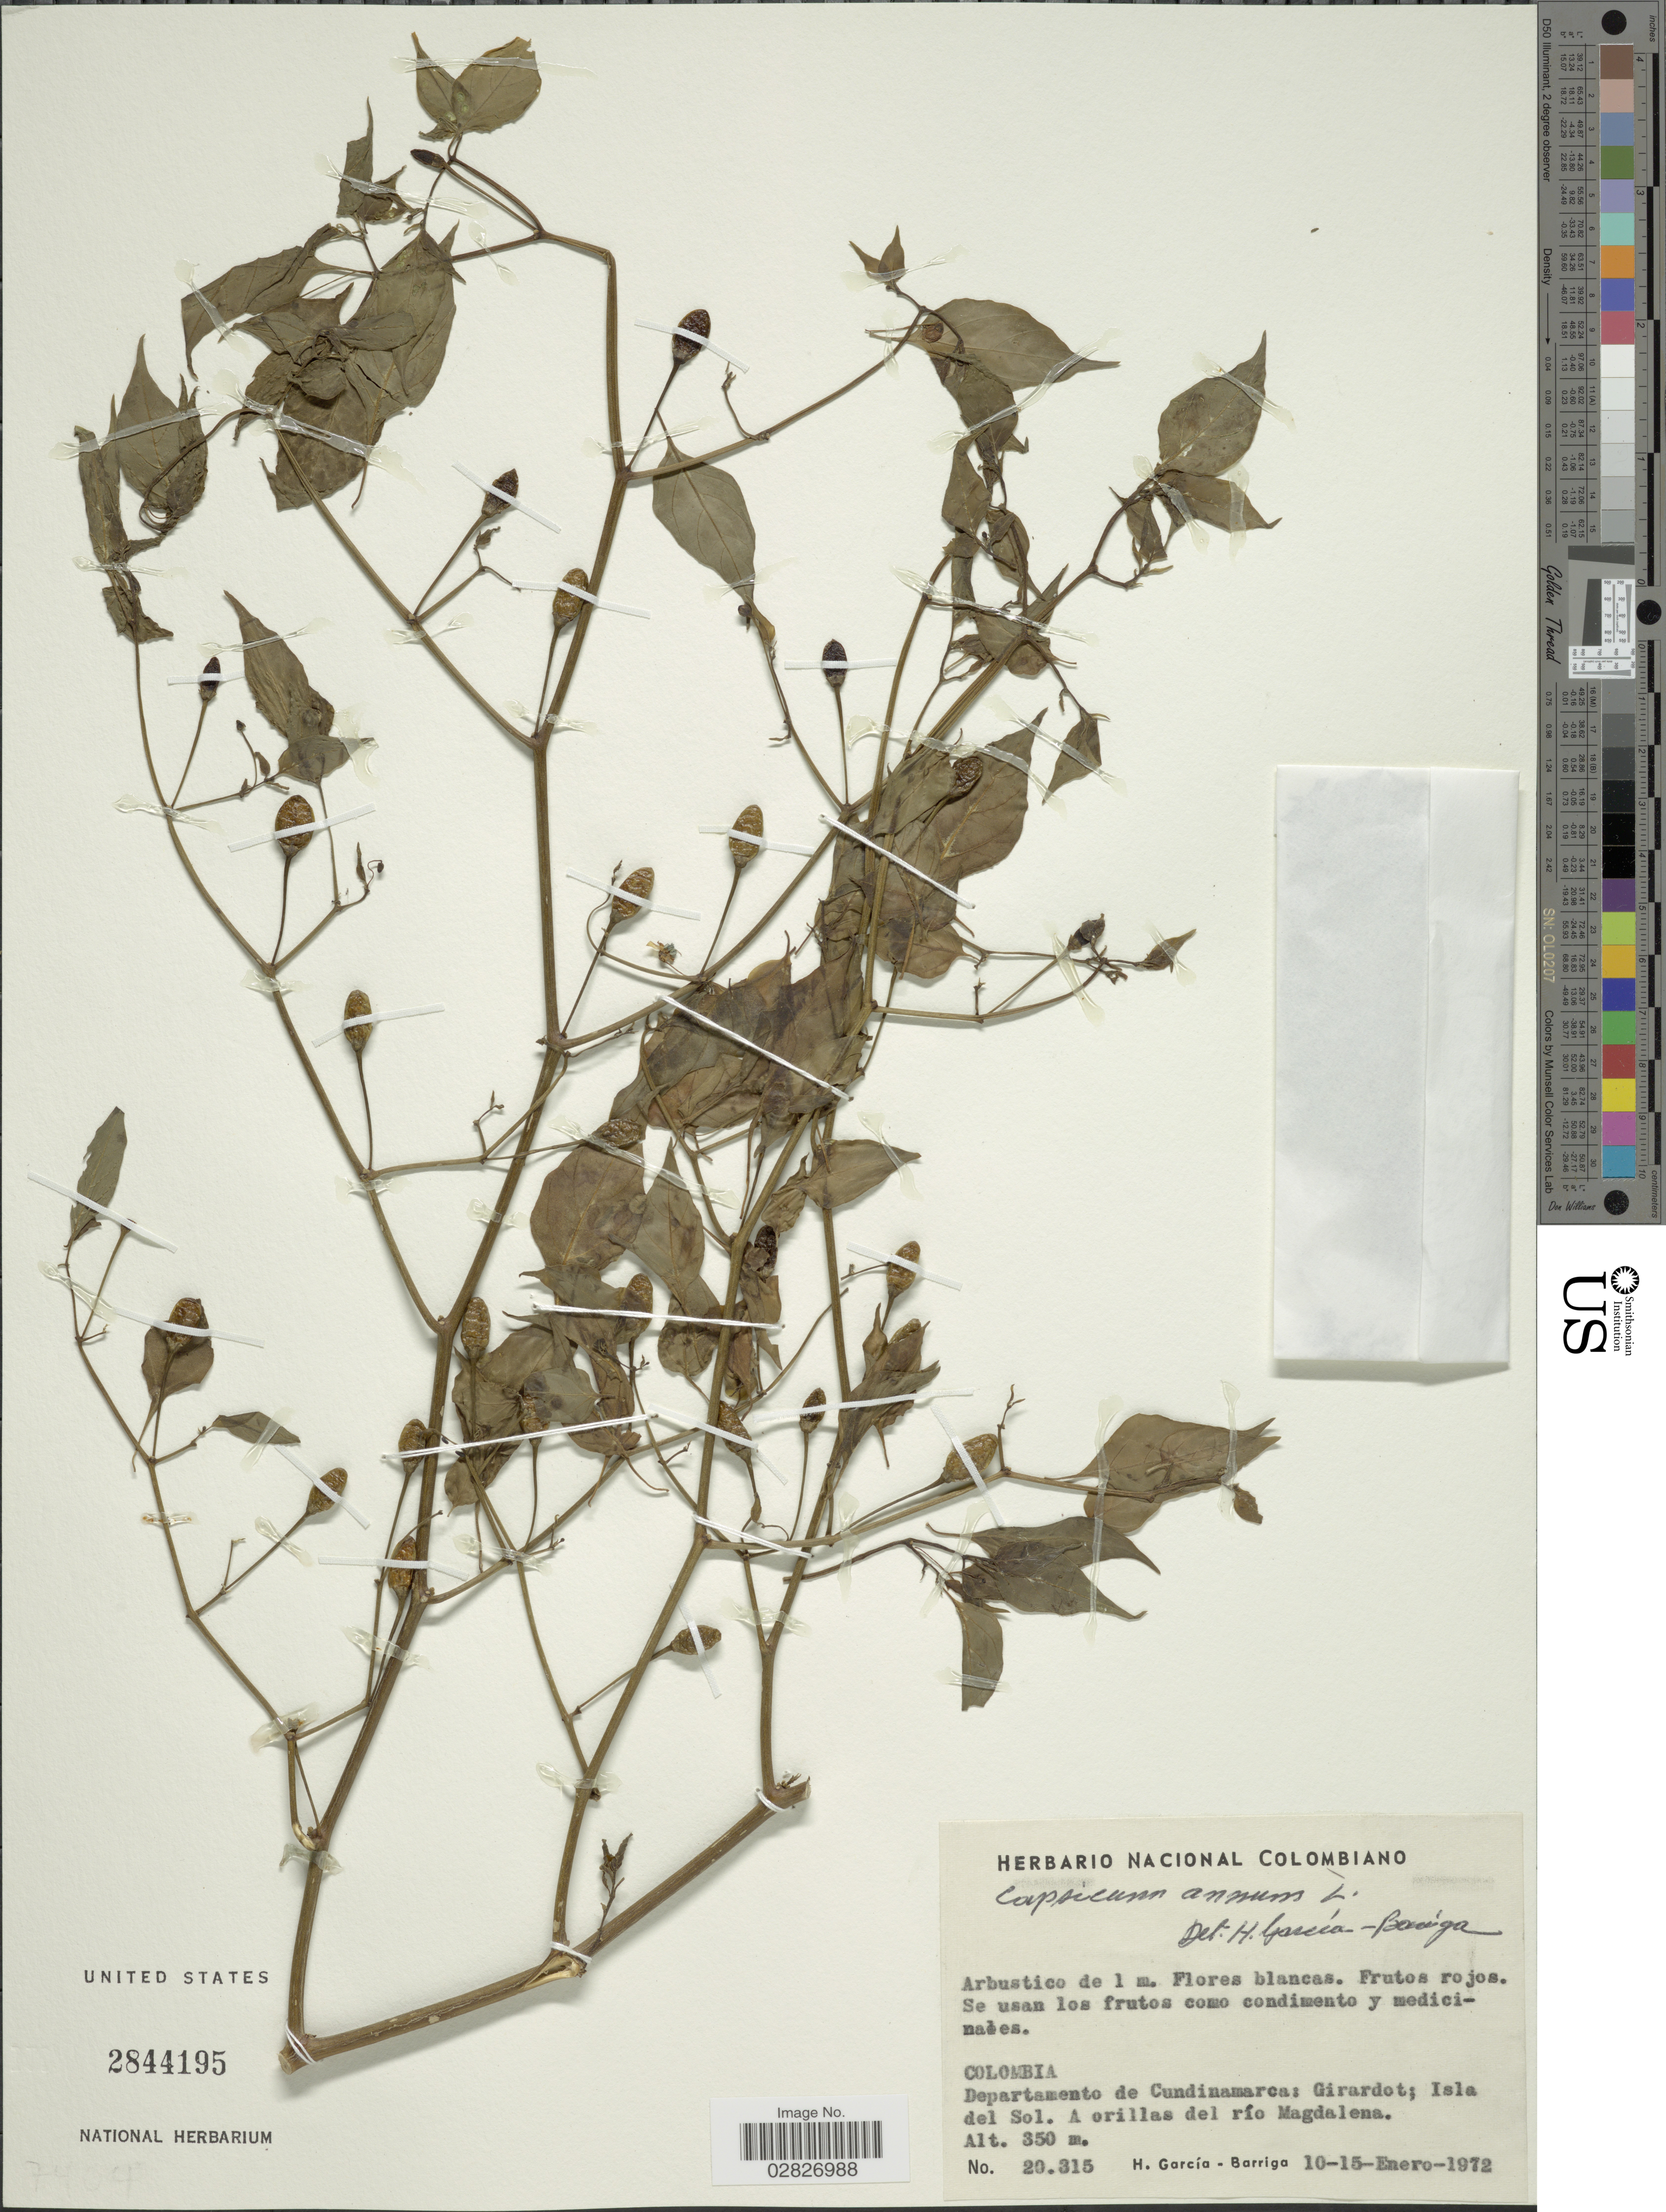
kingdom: Plantae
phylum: Tracheophyta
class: Magnoliopsida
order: Solanales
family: Solanaceae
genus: Capsicum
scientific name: Capsicum annuum 'Habanero'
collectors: H. García Barriga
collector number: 20315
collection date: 1972-01-10/1972-01-15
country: Colombia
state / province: Cundinamarca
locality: Departamento de Cundinamarca, Girardot, Isla del Sol. A orillas del río Magdalena.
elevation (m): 350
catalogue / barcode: US 2844195